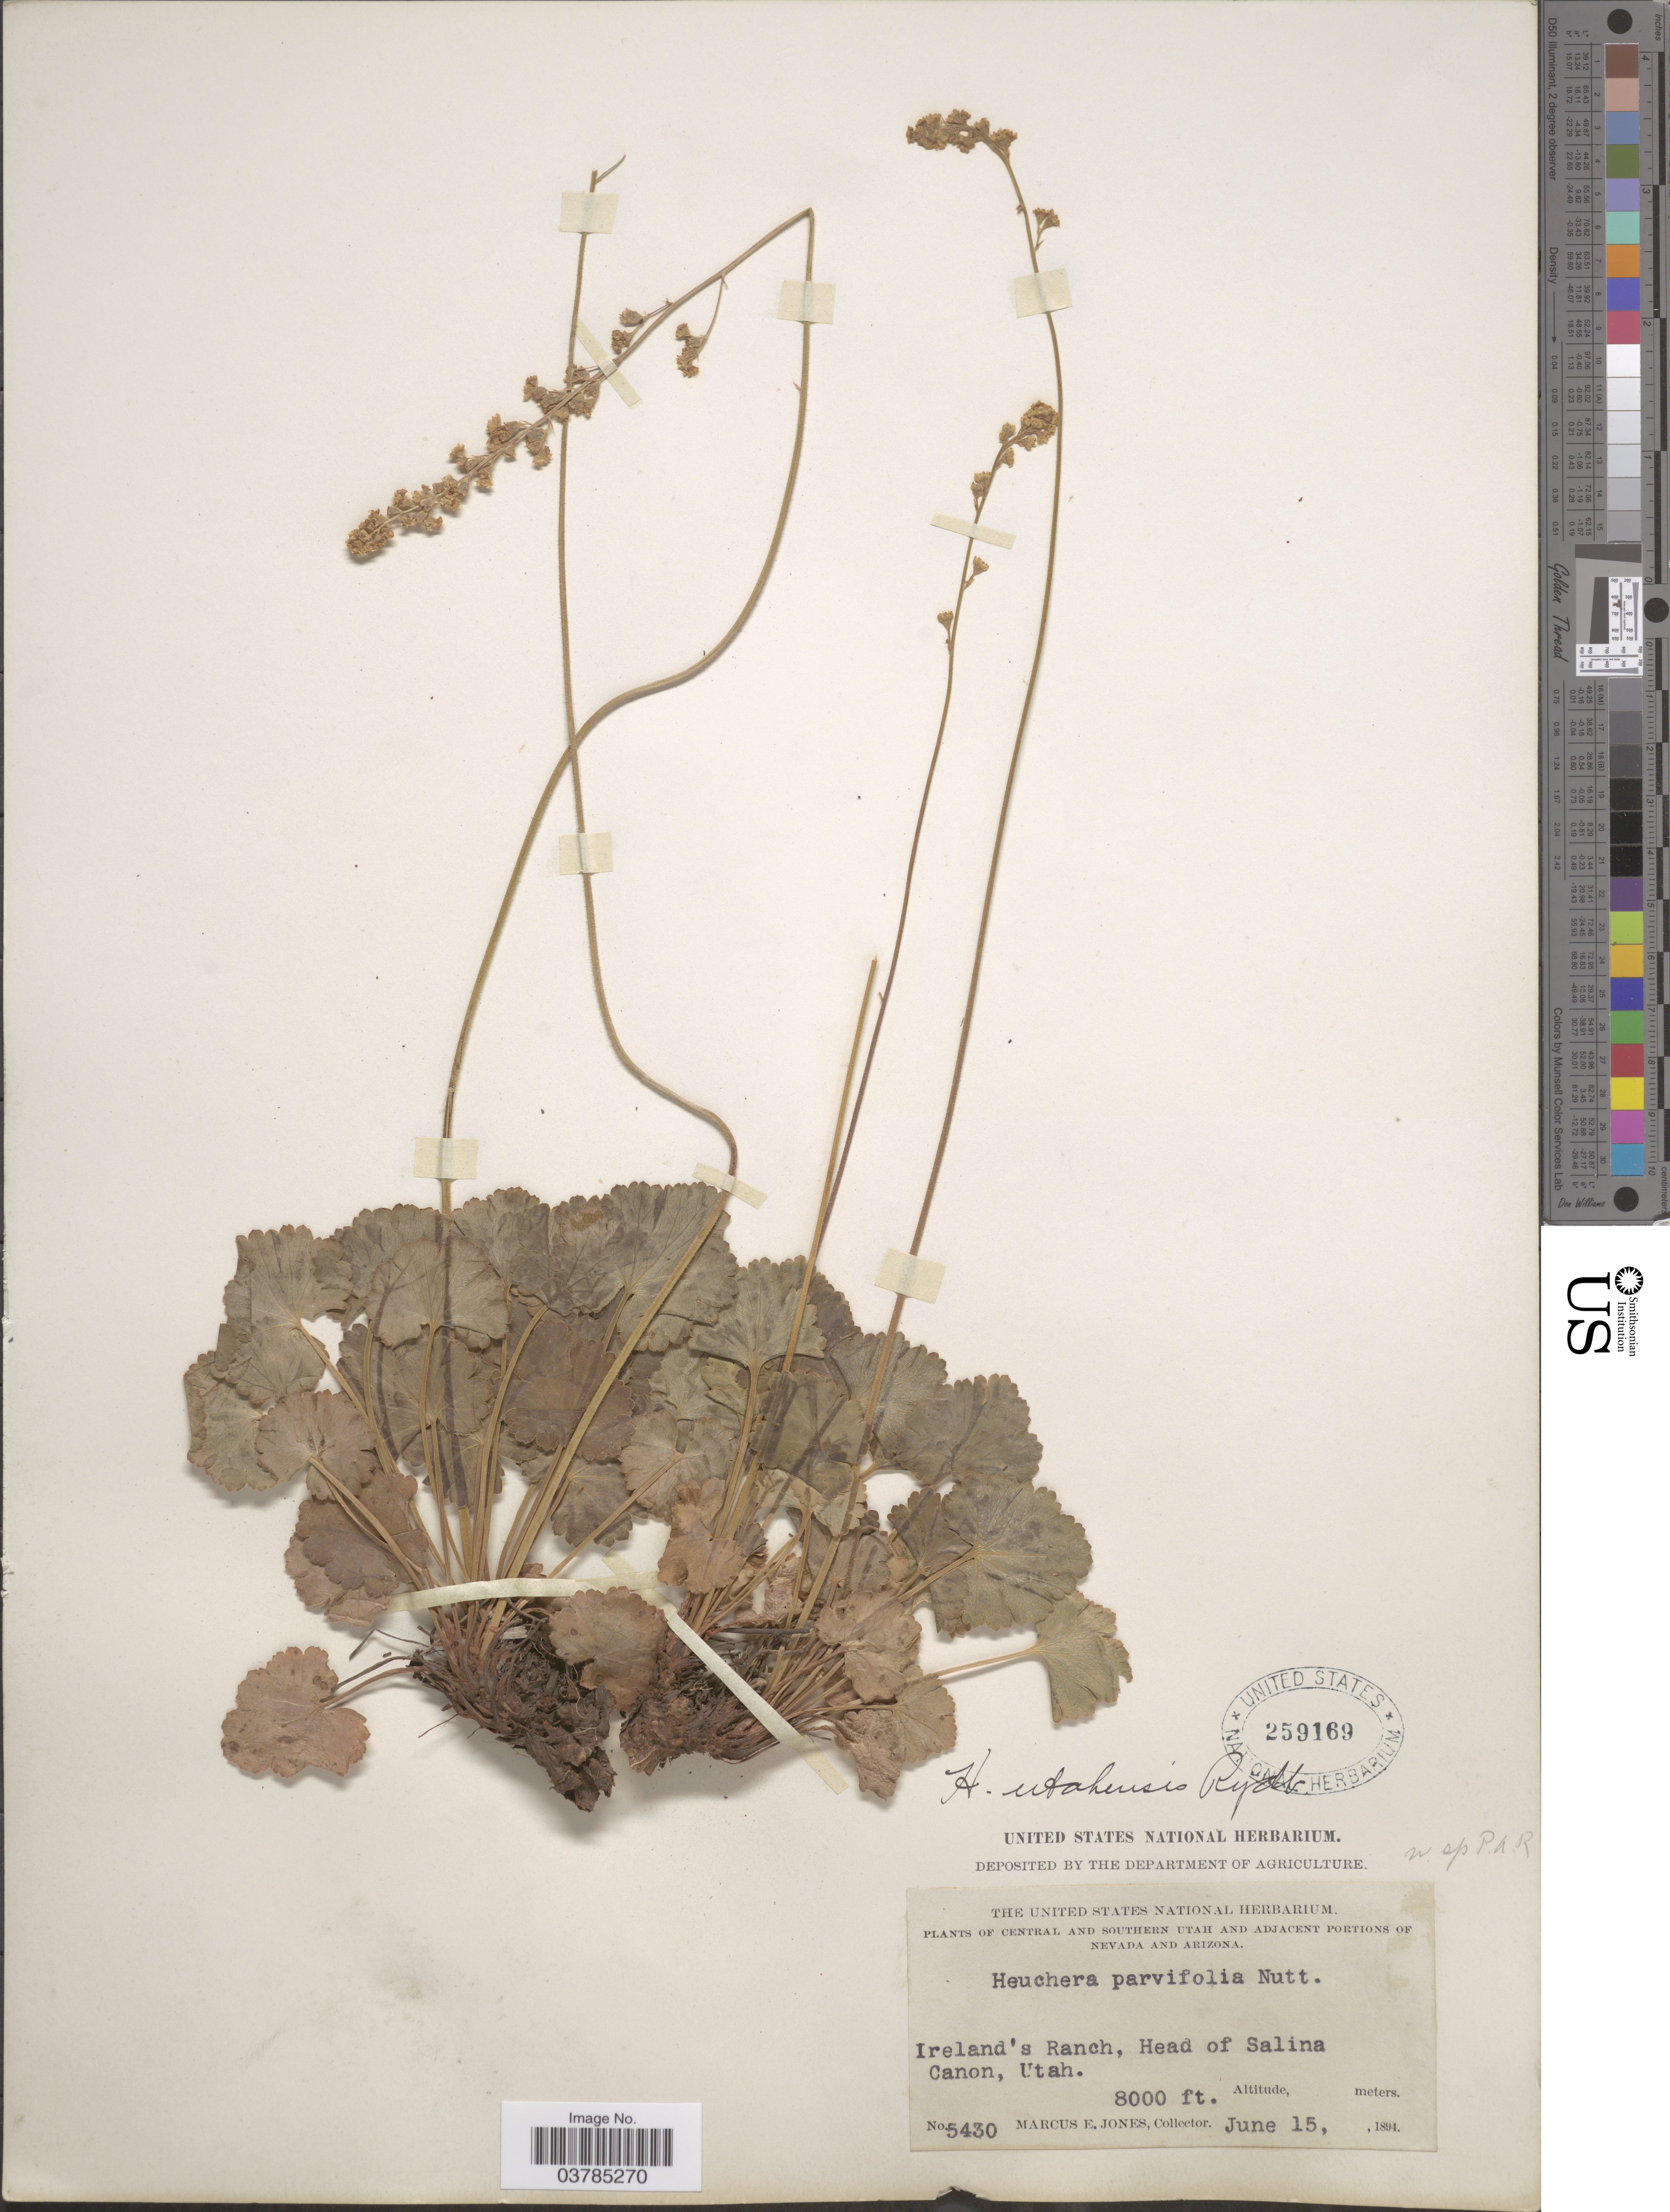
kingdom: Plantae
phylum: Tracheophyta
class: Magnoliopsida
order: Saxifragales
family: Saxifragaceae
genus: Heuchera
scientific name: Heuchera utahensis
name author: Rydb.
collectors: M. E. Jones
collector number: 5430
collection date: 1894-06-15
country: United States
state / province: Utah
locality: Central and Southern Utah. Ireland's Ranch, Head of Salina Canon.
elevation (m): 2438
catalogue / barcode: US 259169